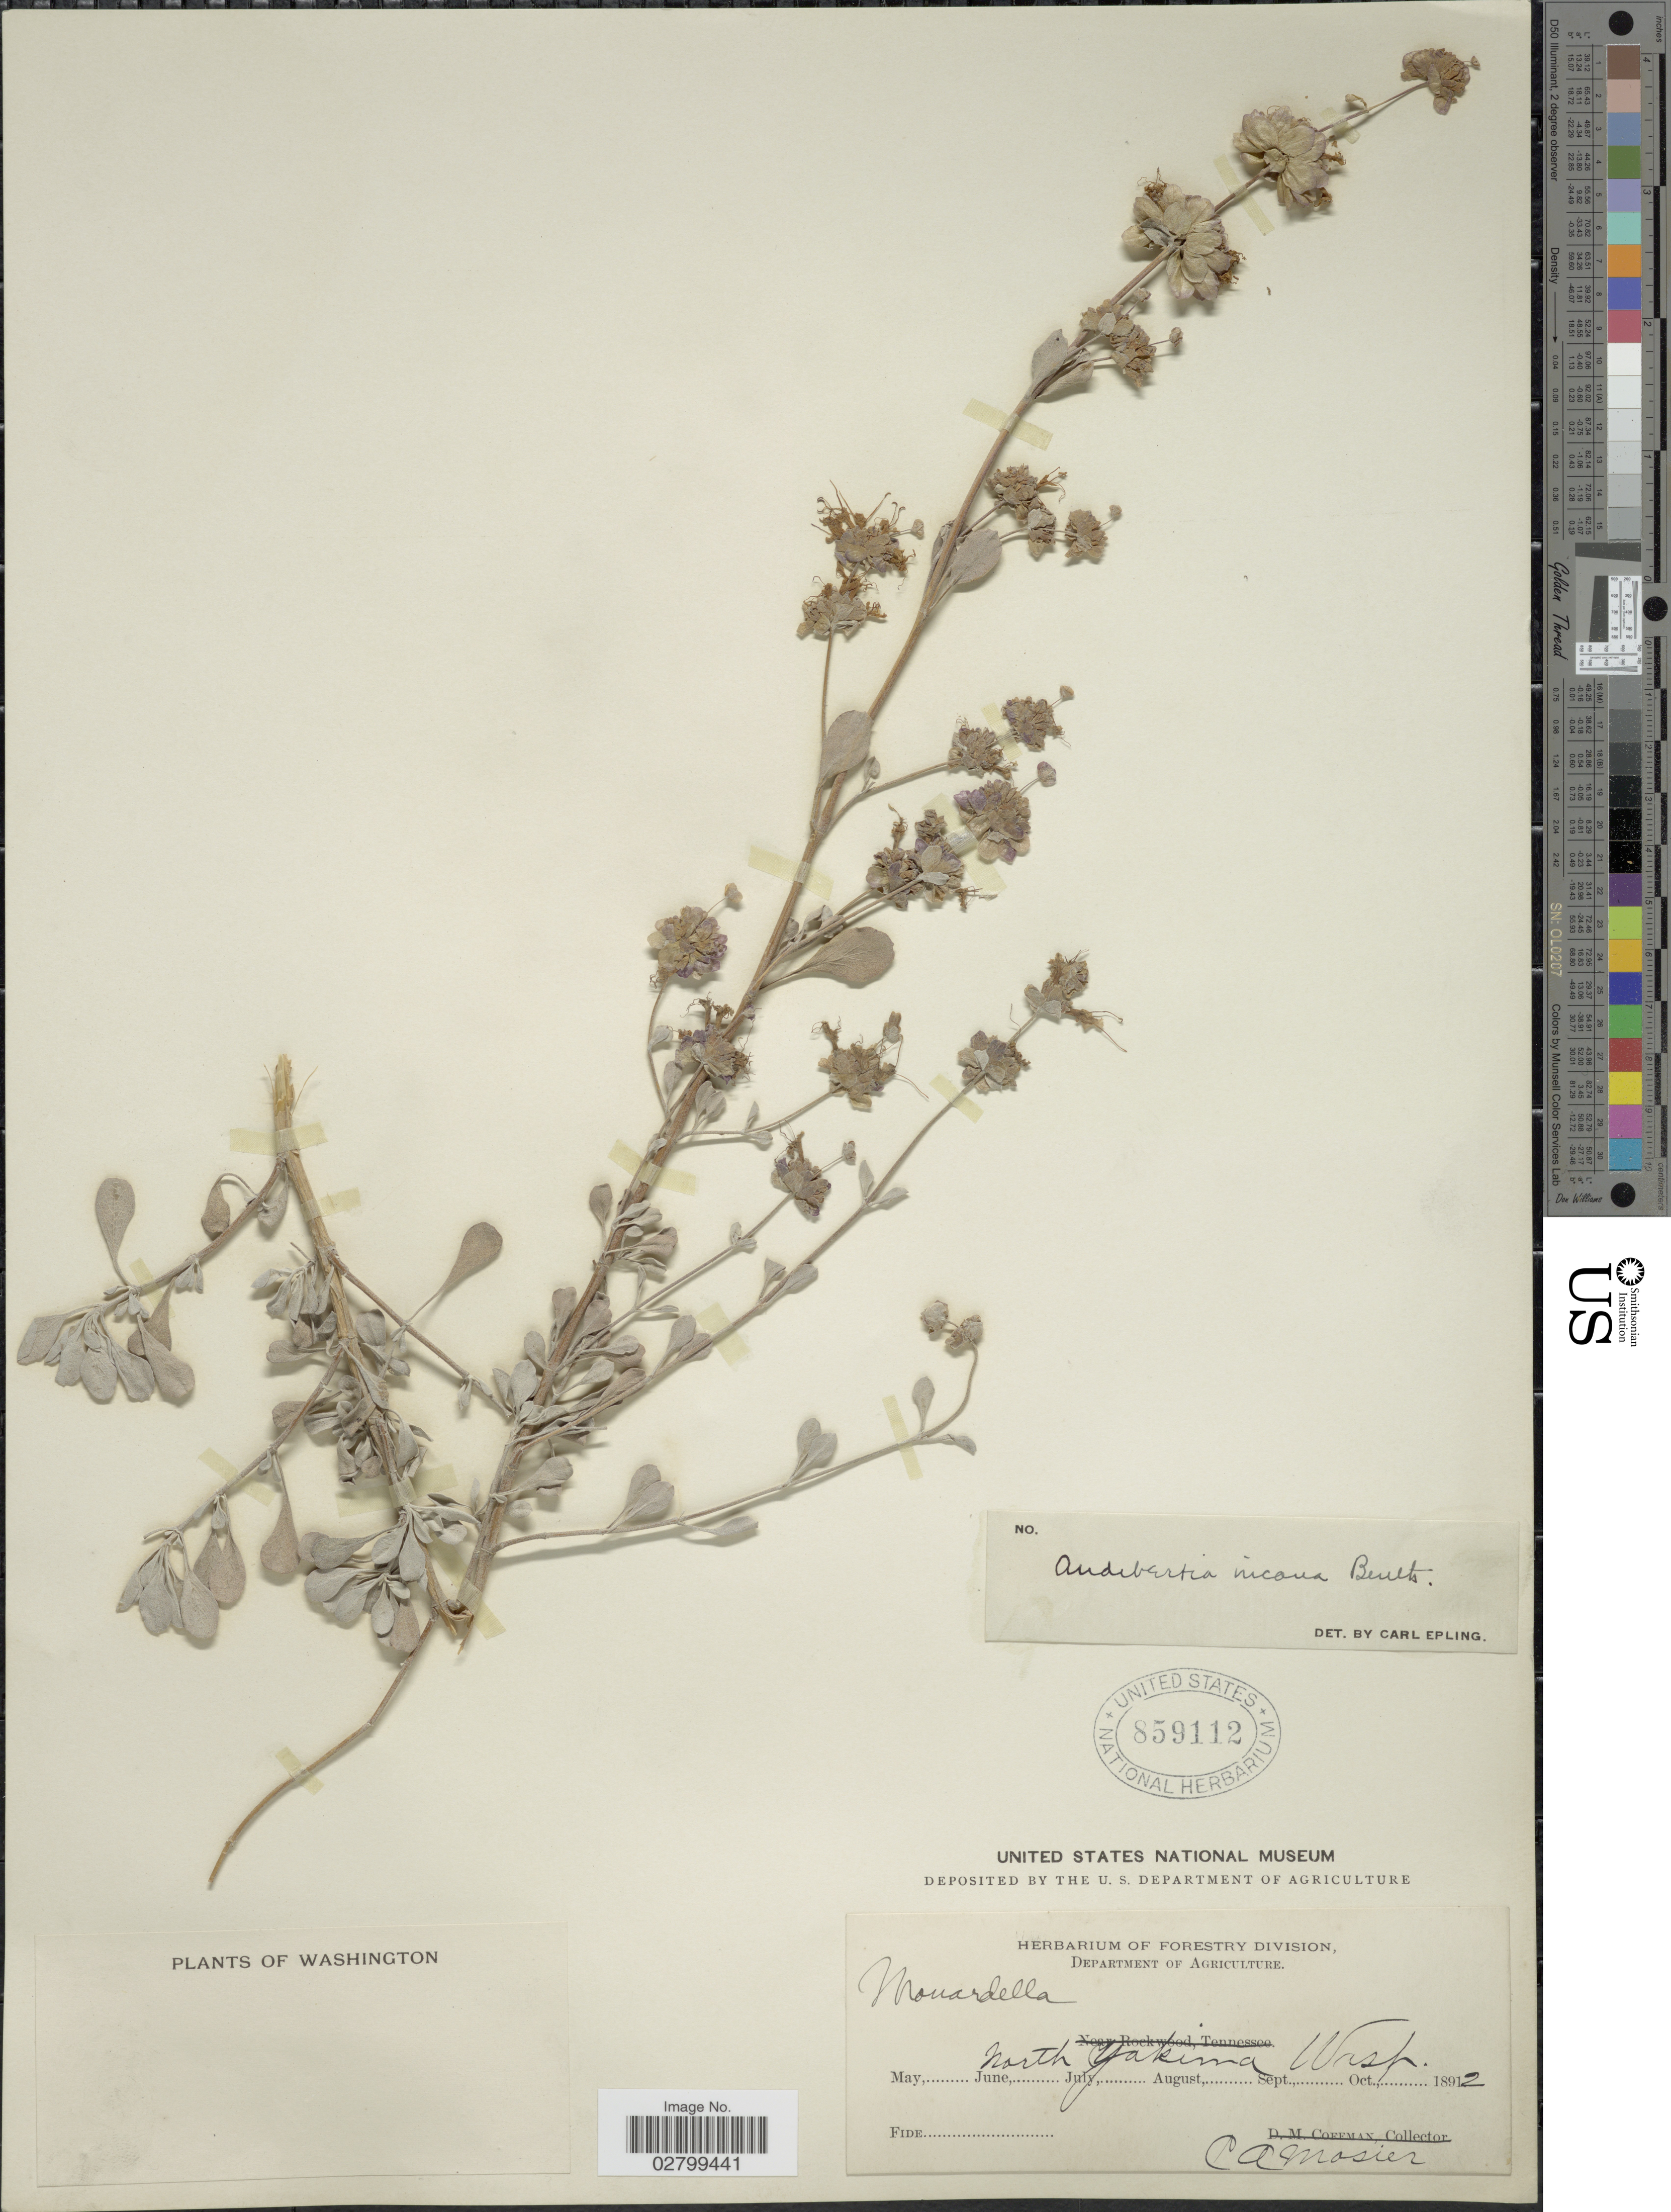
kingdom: Plantae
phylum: Tracheophyta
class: Magnoliopsida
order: Lamiales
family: Lamiaceae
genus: Salvia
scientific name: Salvia dorrii var. incana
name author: (Benth.) Strachan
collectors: C. A. Mosier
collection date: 1892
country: United States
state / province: Washington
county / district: Yakima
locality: North Yakima.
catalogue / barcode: US 859112